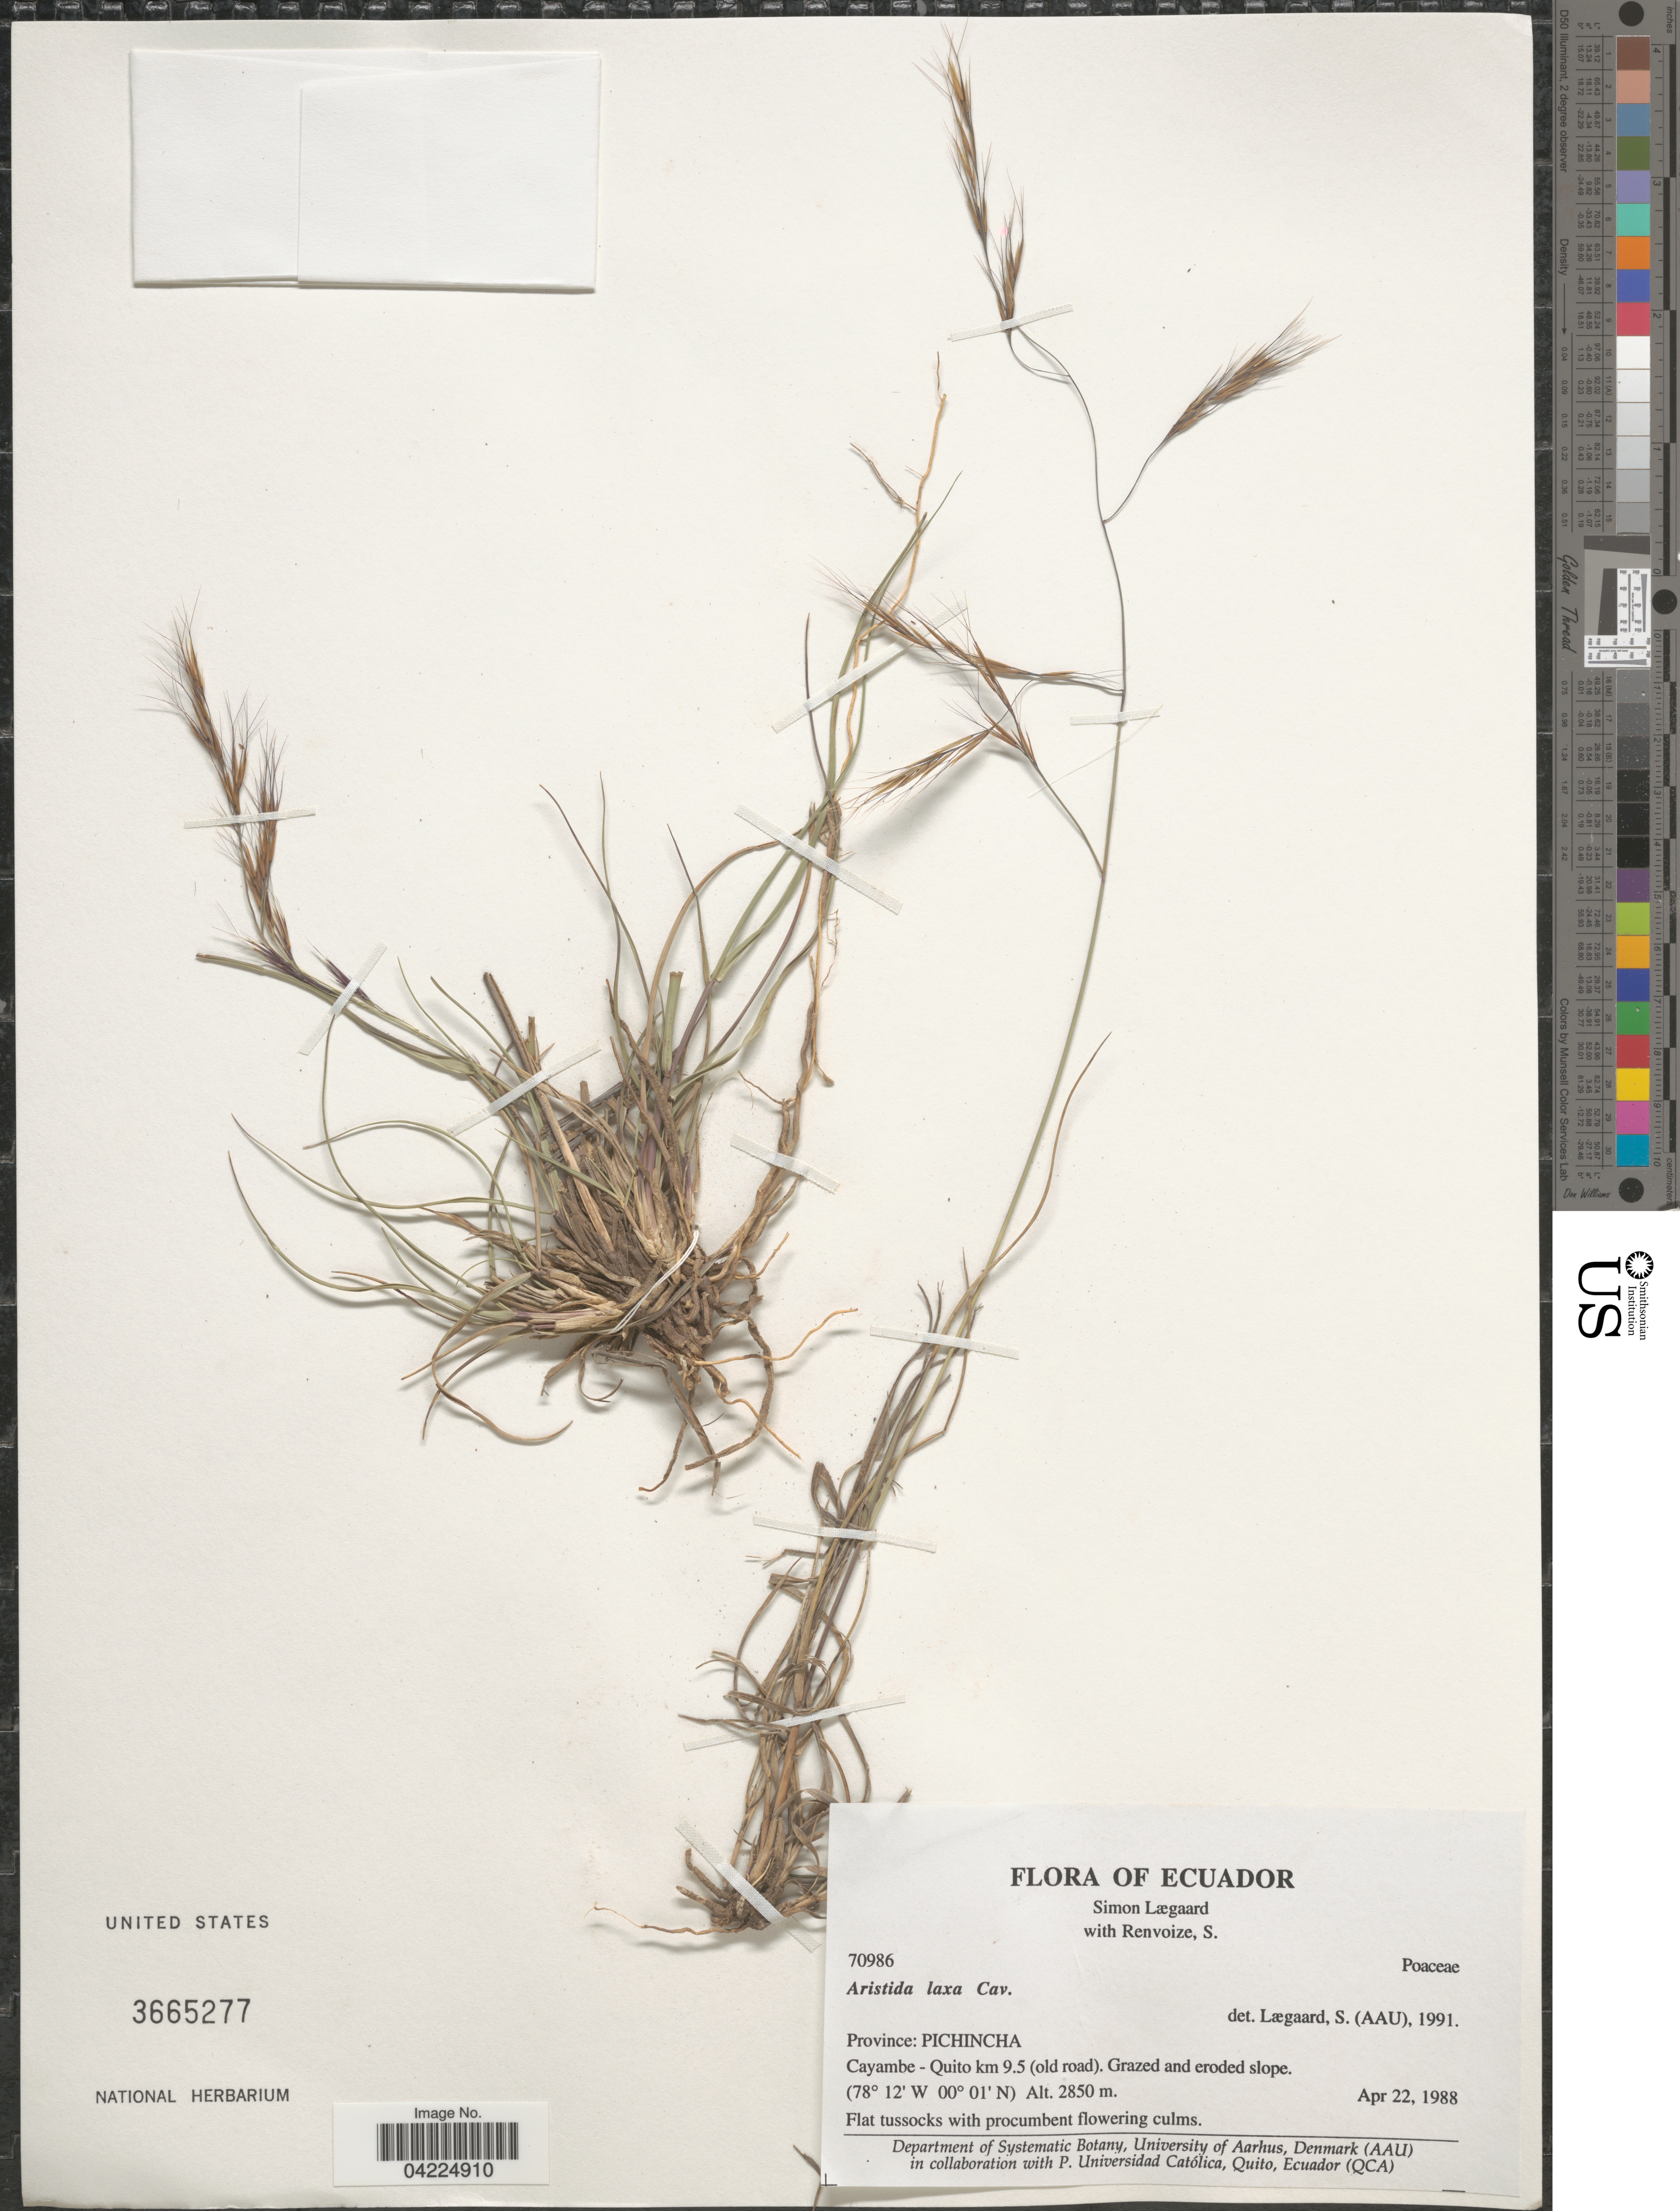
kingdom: Plantae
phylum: Tracheophyta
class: Liliopsida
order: Poales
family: Poaceae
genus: Aristida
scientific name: Aristida laxa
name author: Cav.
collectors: S. Lægaard & S. A. Renvoize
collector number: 70986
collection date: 1988-04-22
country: Ecuador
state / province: Pichincha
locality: Cayambe - Quito km. 9.5 (old road). Grazed and eroded slope.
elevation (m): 2850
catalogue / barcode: US 3665277